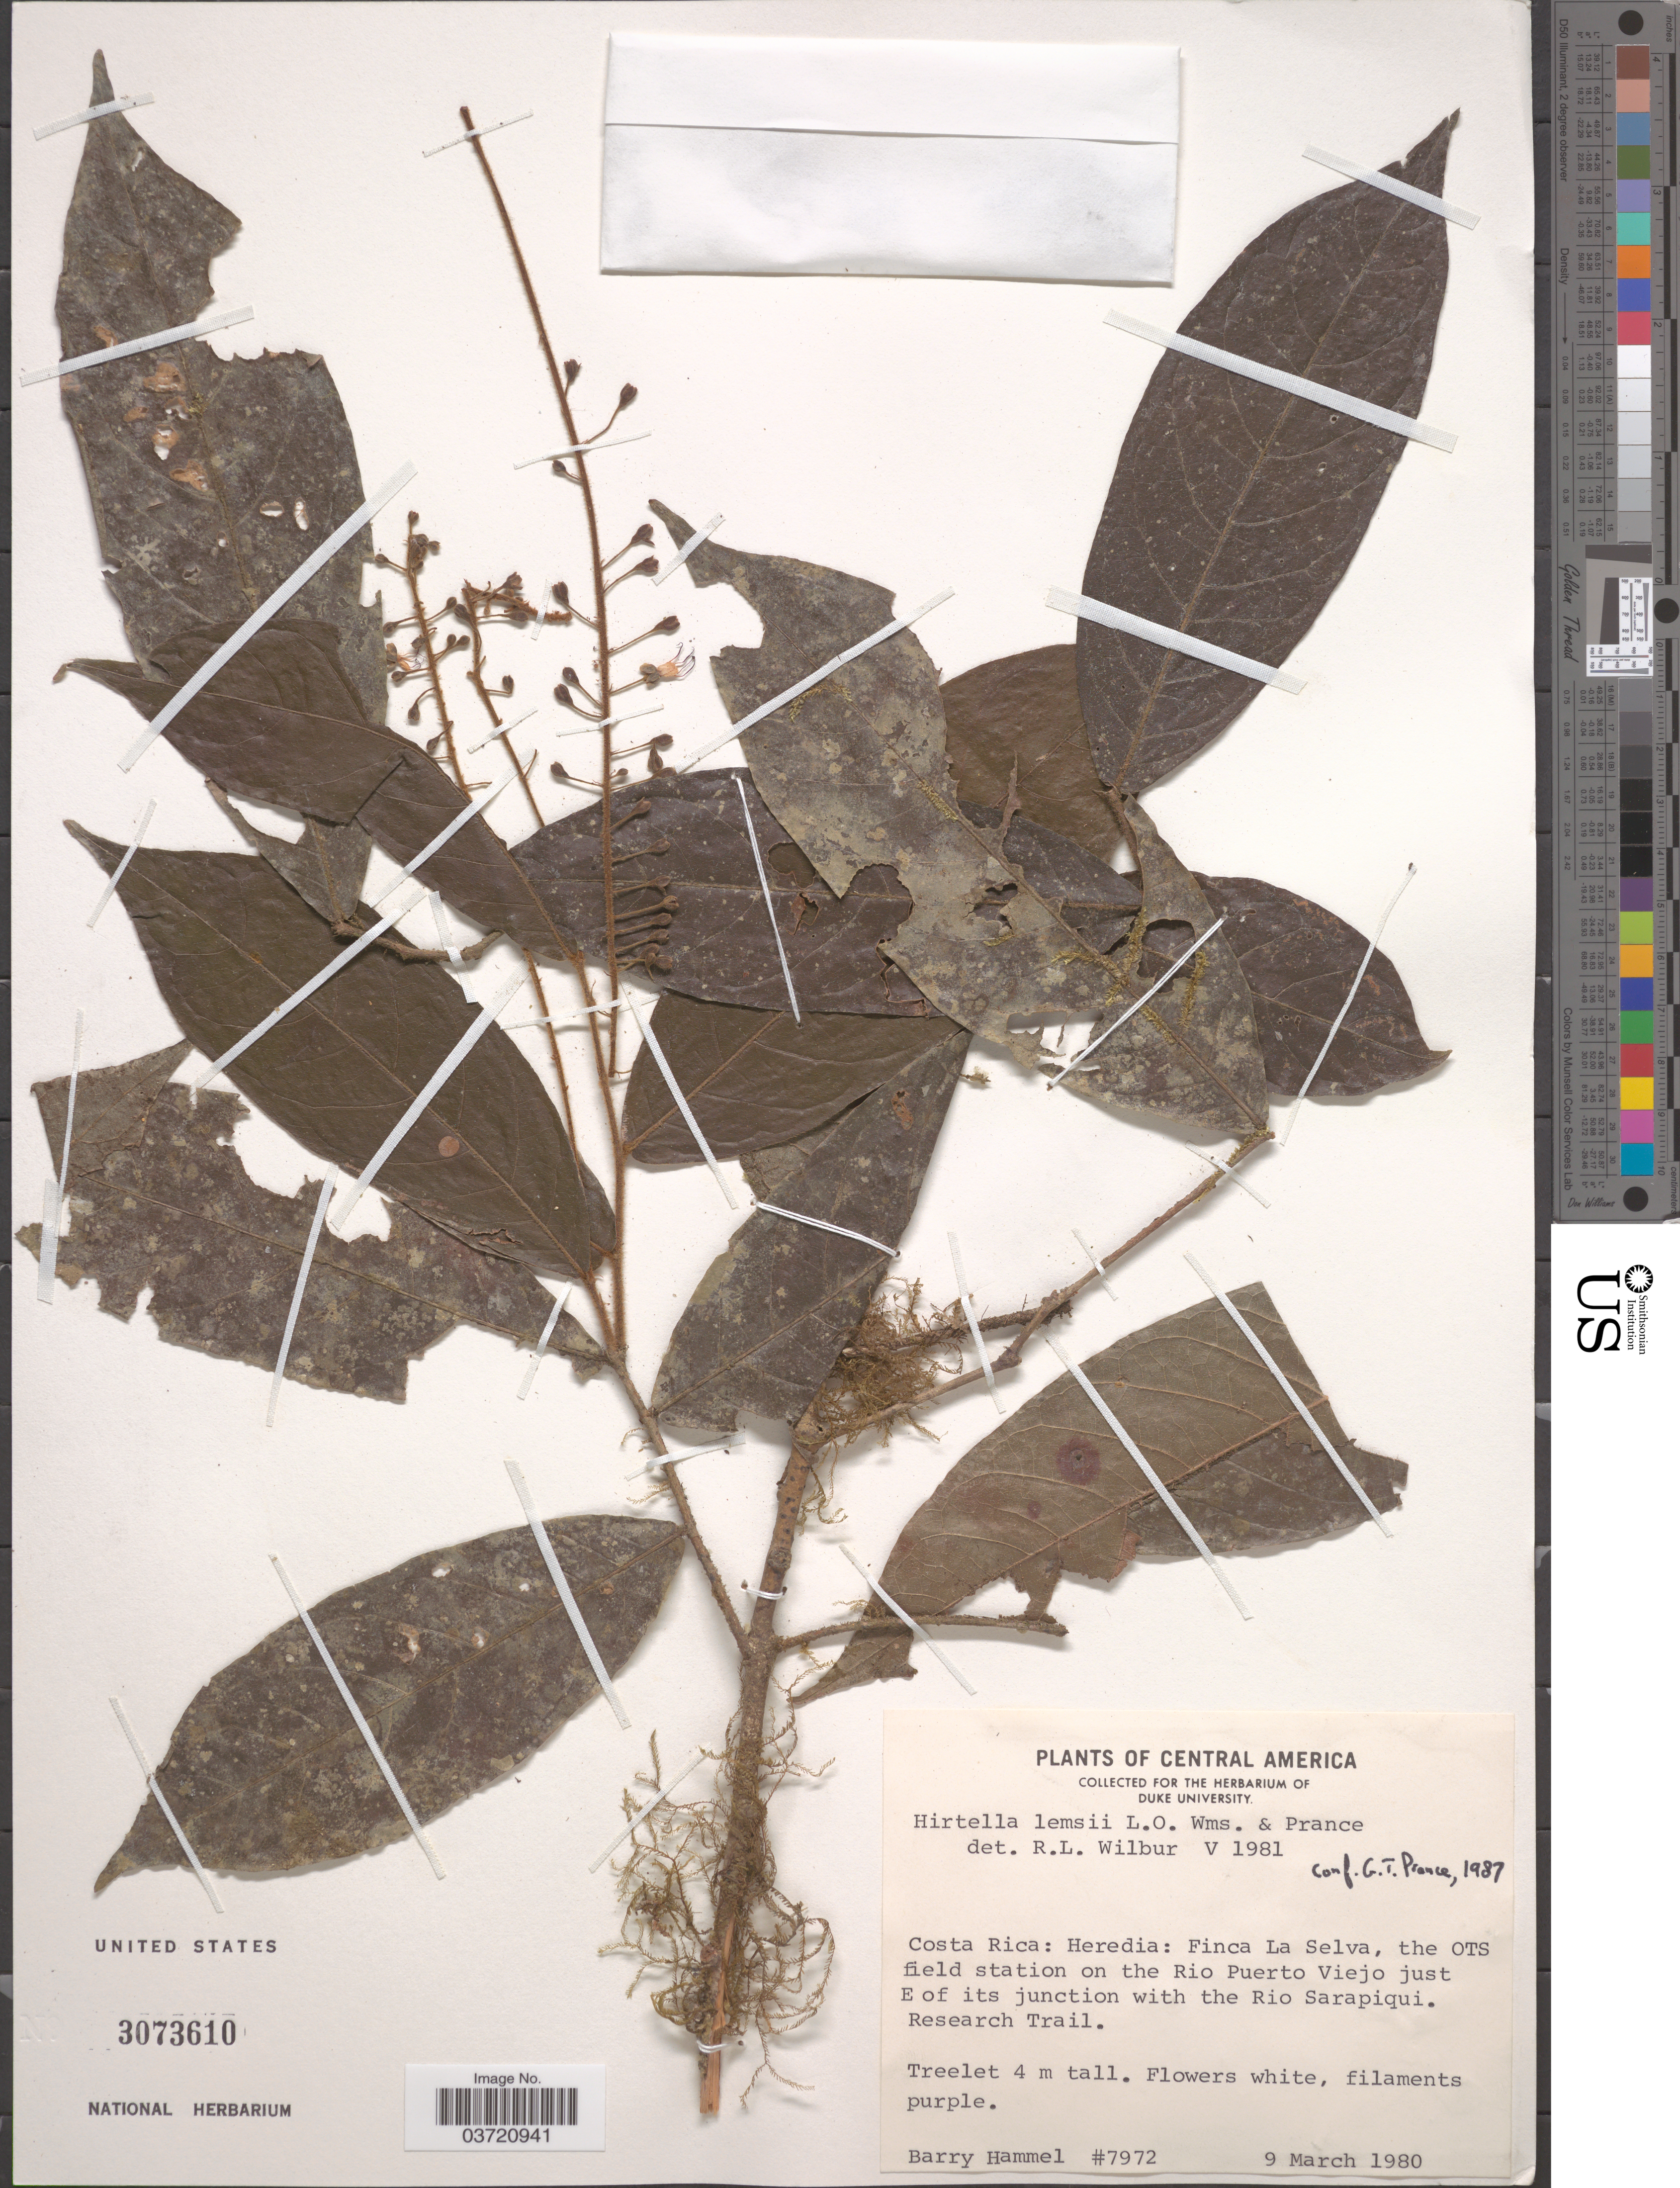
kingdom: Plantae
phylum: Tracheophyta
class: Magnoliopsida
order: Malpighiales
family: Chrysobalanaceae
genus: Hirtella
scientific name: Hirtella lemsii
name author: L.O. Williams & Prance in Prance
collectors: B. Hammel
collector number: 7972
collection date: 1980-03-09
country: Costa Rica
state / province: Heredia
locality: Finca La Selva, the OTS field station on the Rio Puerto Viejo just E of its junction with the Rio Sarapiqui. Research Trail.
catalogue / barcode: US 3073610